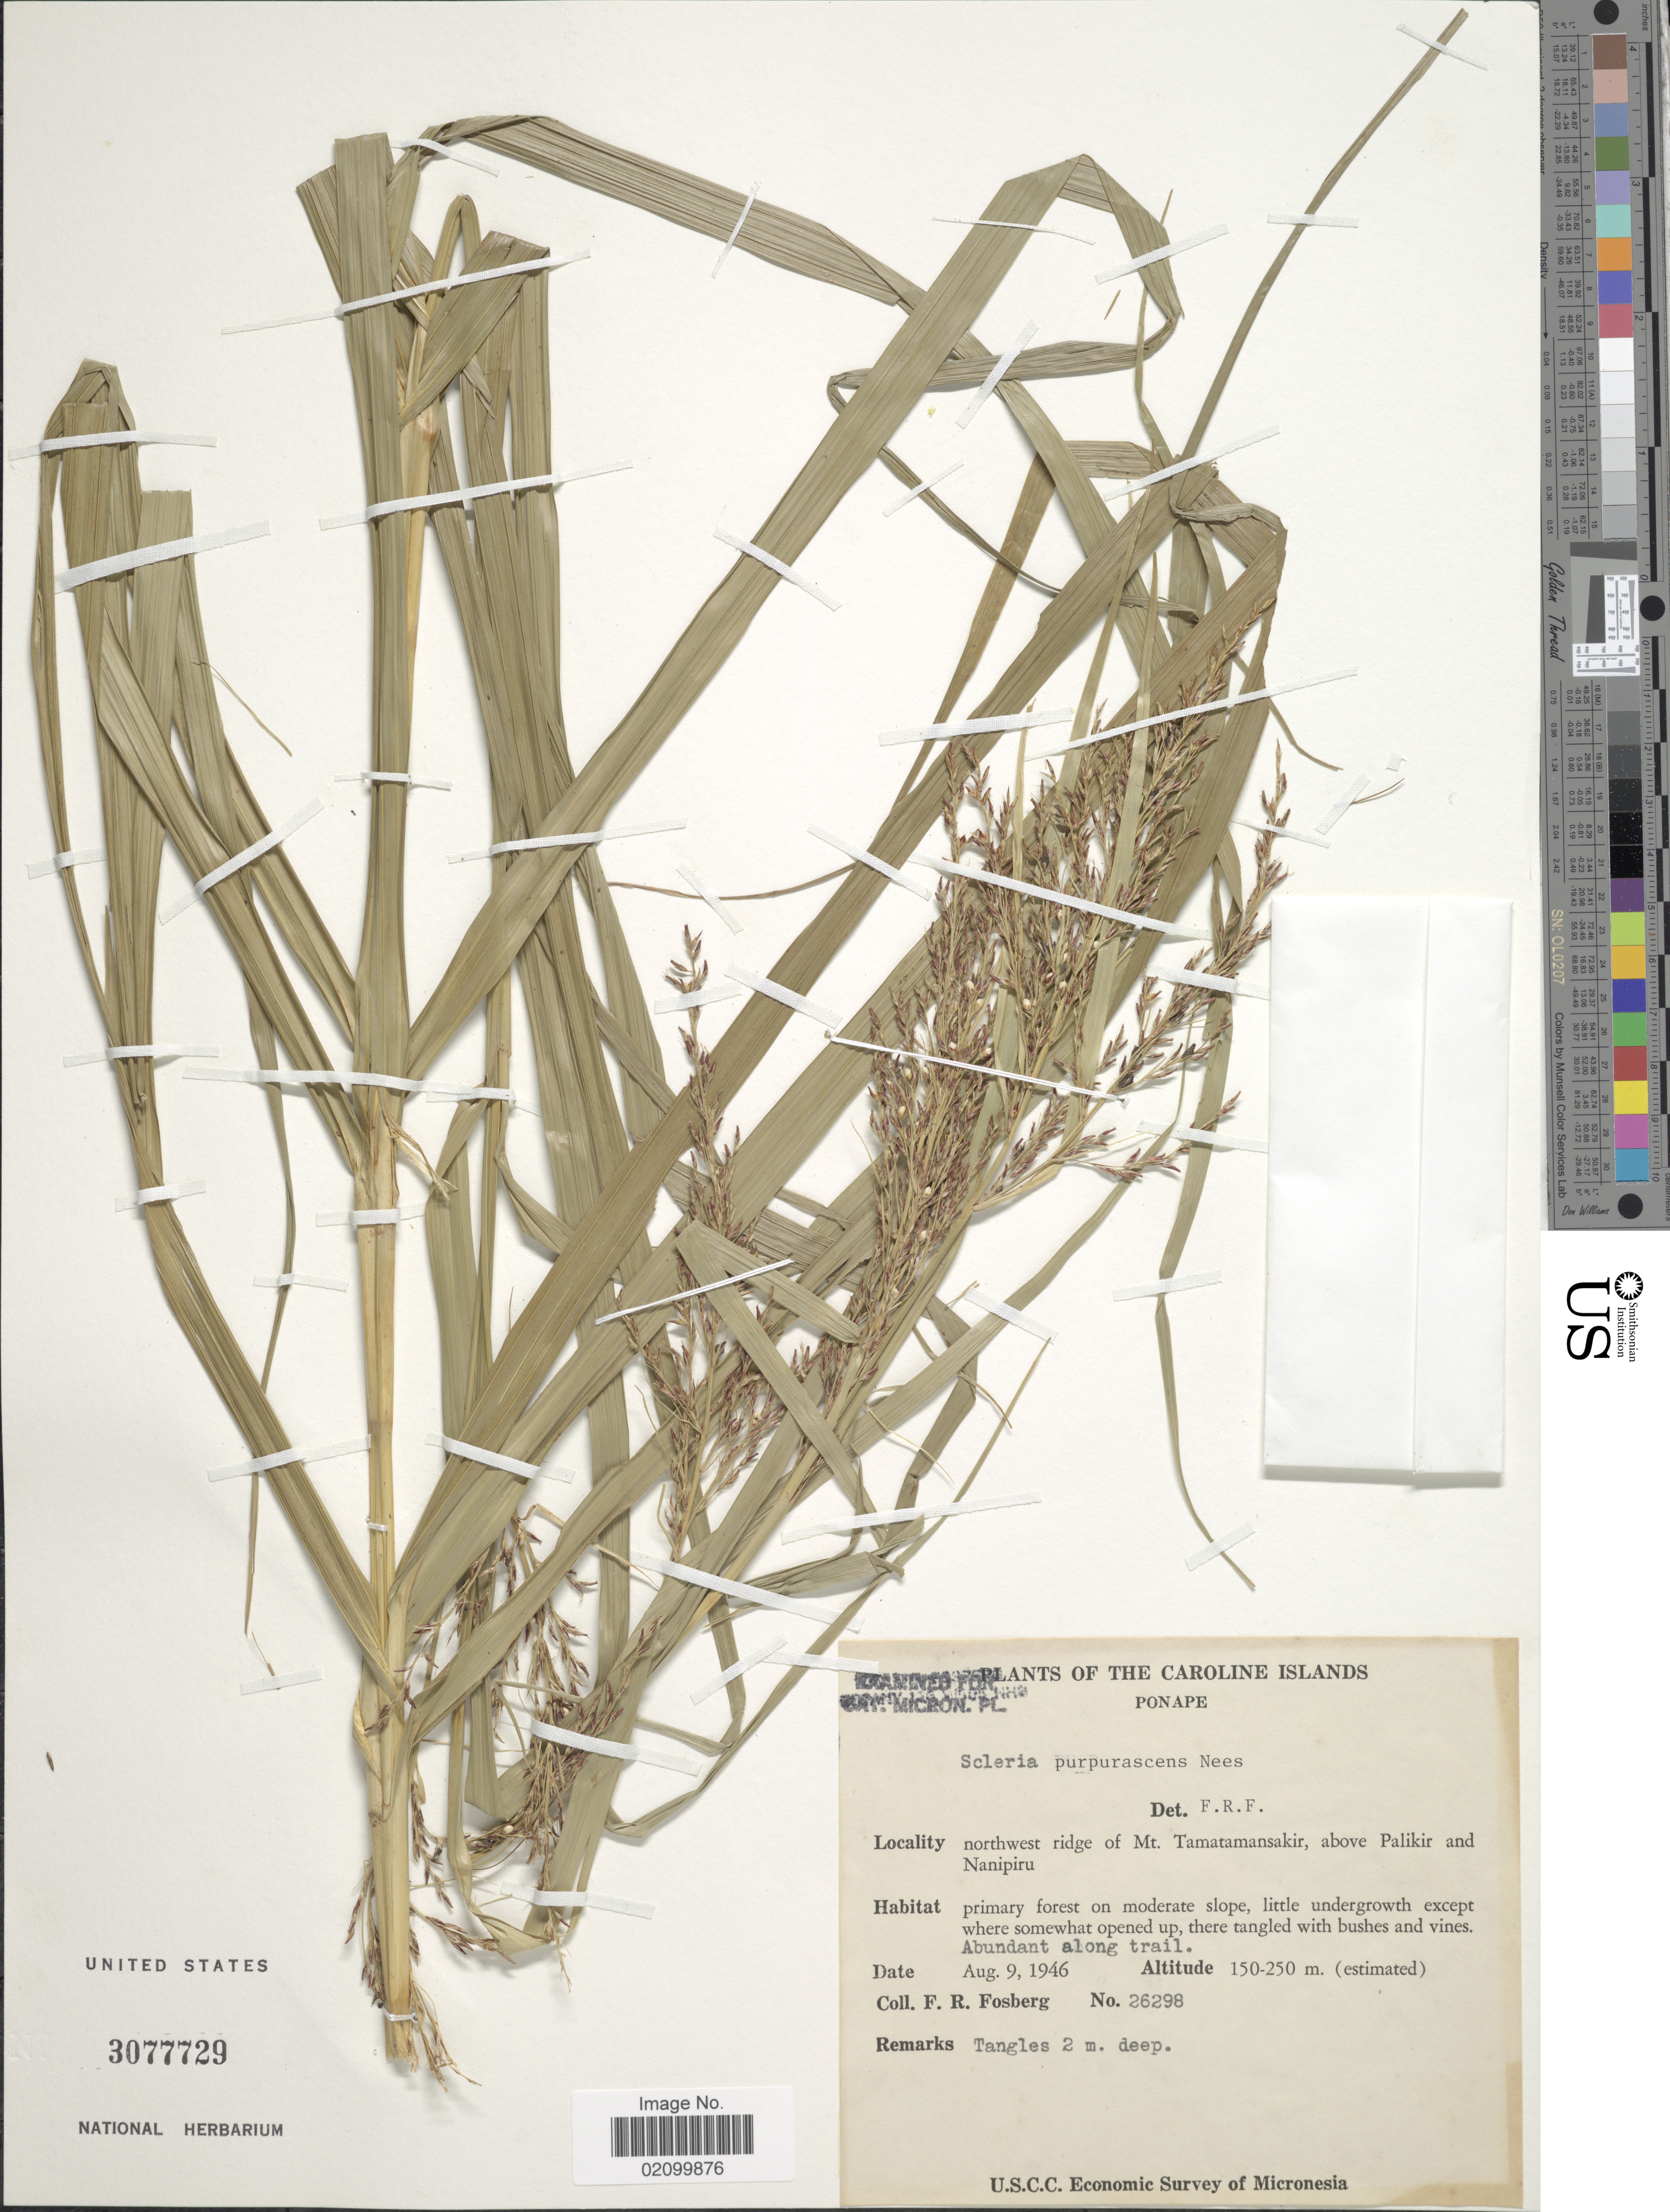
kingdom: Plantae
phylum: Tracheophyta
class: Liliopsida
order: Poales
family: Cyperaceae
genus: Scleria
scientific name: Scleria purpurascens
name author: Steud.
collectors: F. R. Fosberg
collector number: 26298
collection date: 1946-08-09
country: Micronesia, Federated States of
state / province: Pohnpei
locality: Caroline Islands. Ponape, northwest ridge of Mt. Tamatamansakir, above Palikir and Nanipiru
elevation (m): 150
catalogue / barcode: US 3077729